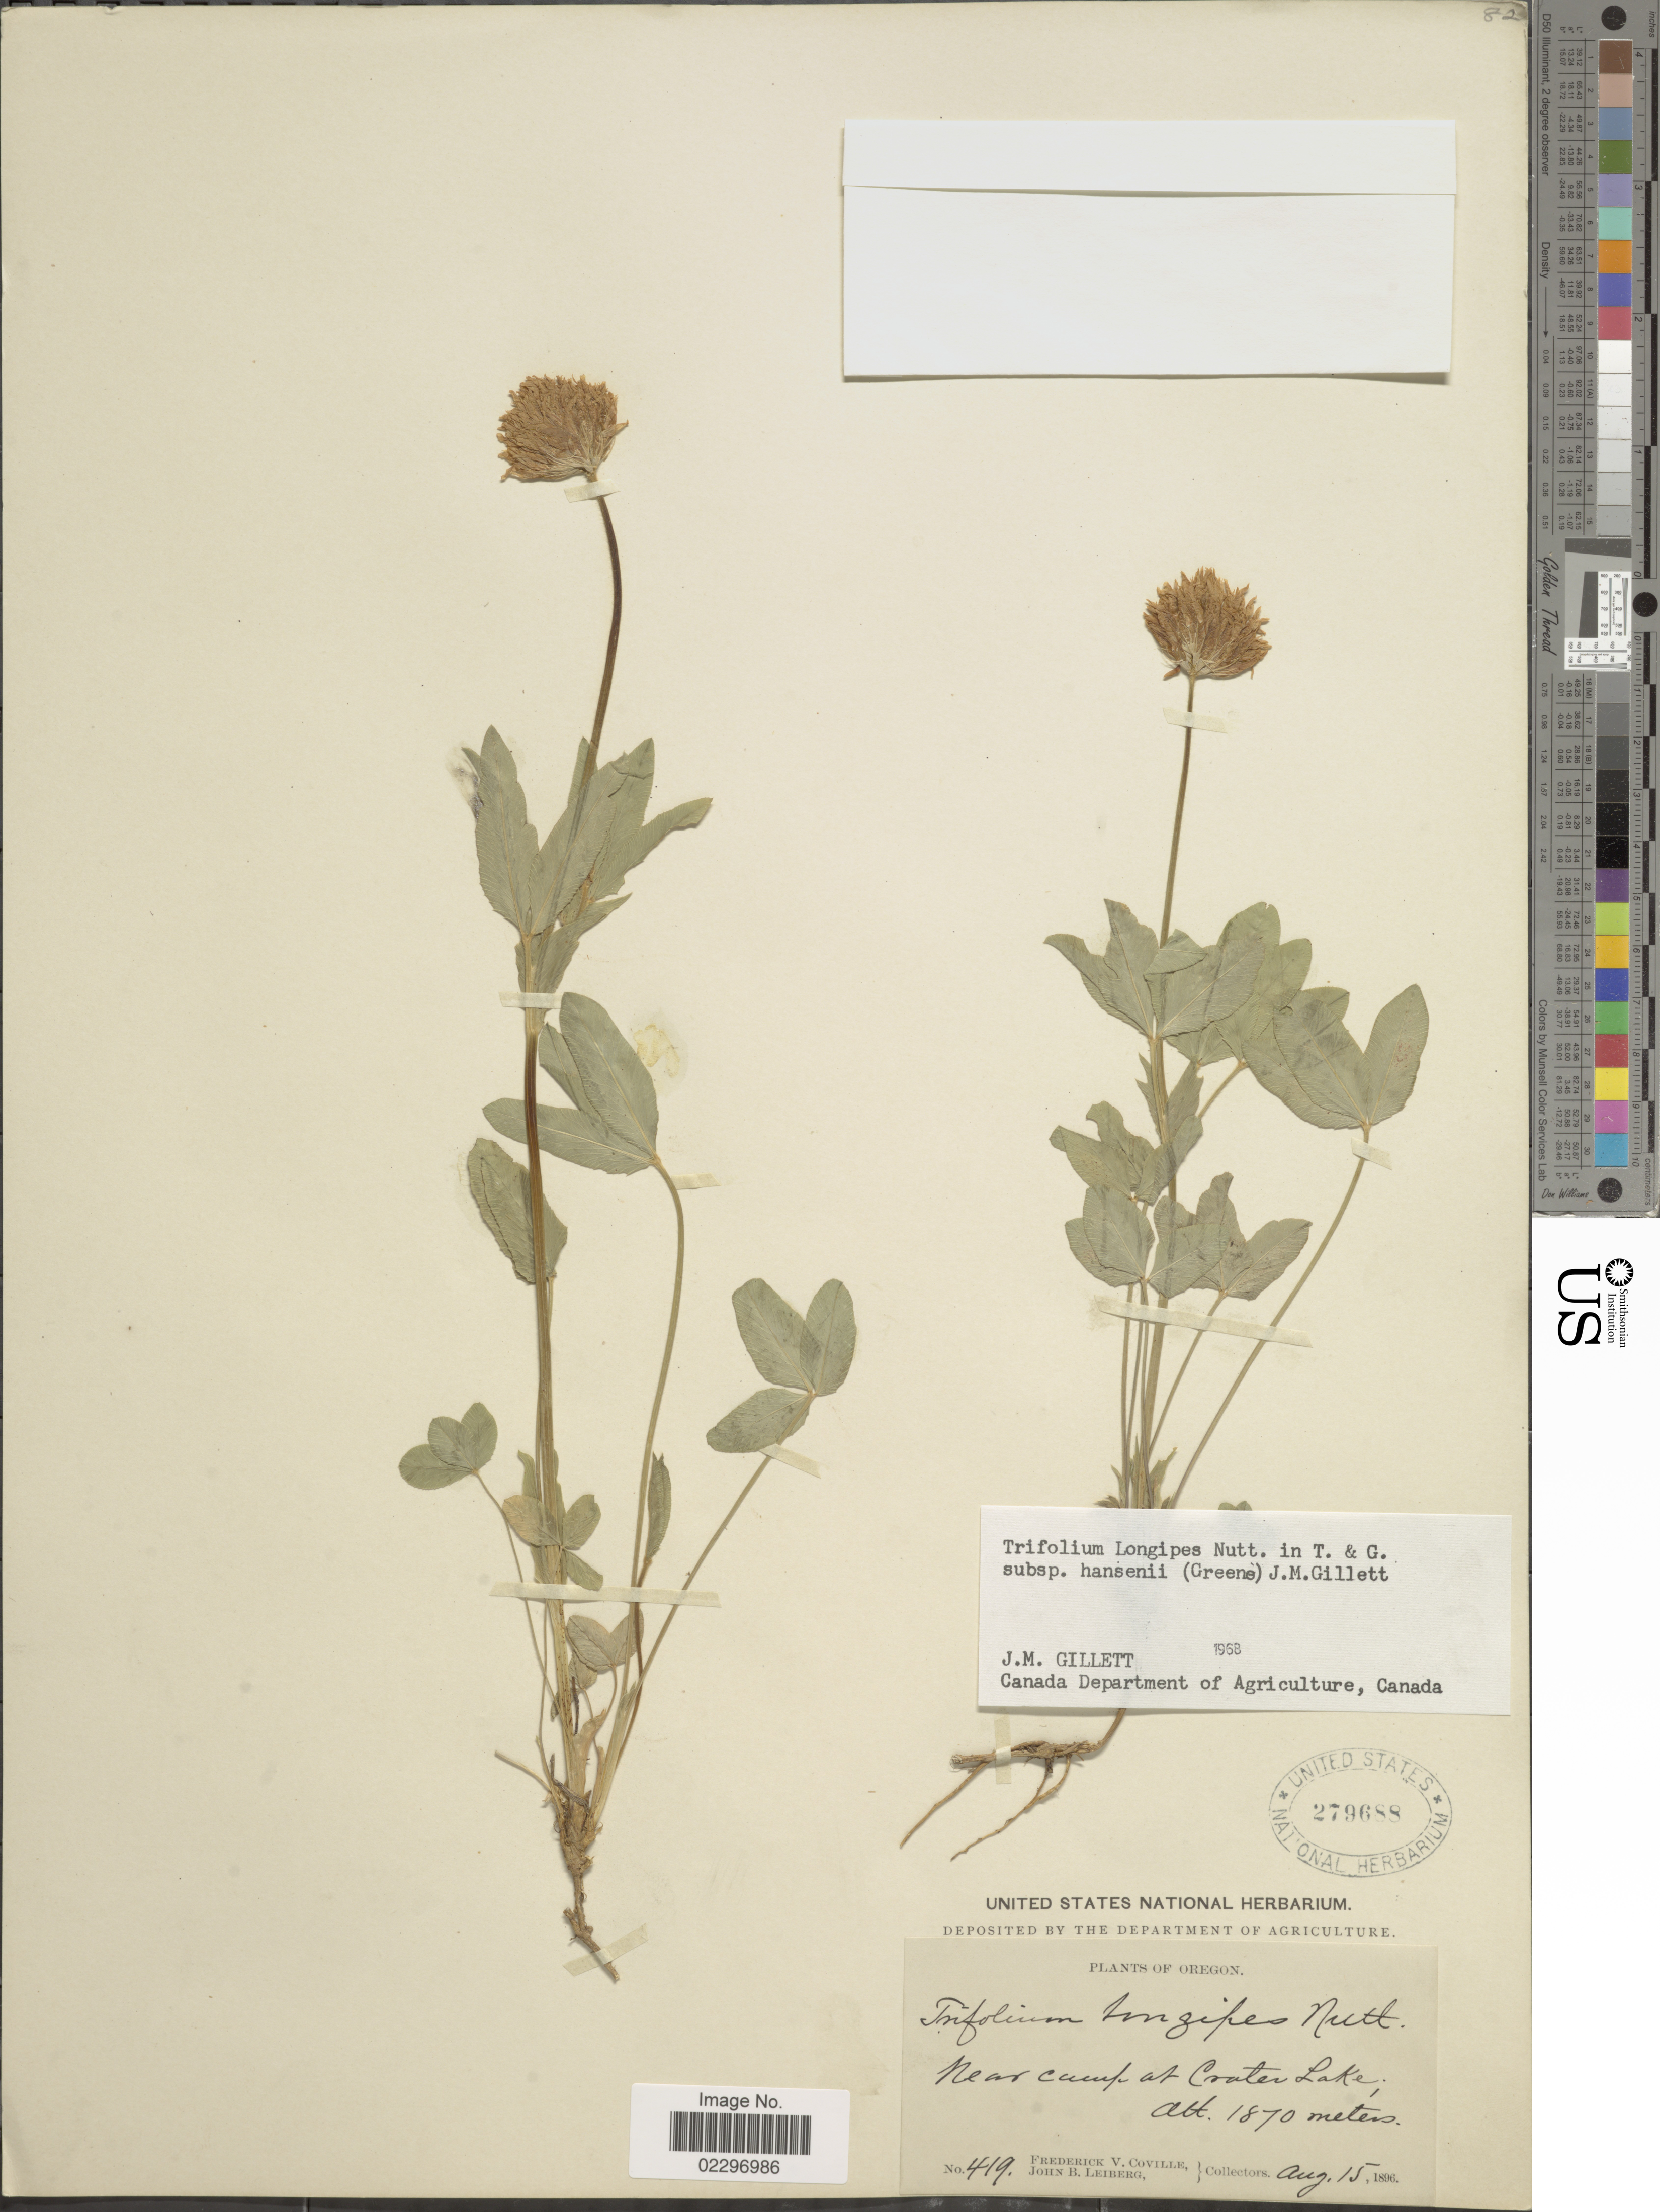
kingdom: Plantae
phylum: Tracheophyta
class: Magnoliopsida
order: Fabales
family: Fabaceae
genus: Trifolium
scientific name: Trifolium longipes subsp. hansenii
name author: (Greene) J.M. Gillett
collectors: F. V. Coville & J. B. Leiberg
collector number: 419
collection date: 1896-08-15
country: United States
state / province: Oregon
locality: Near camp at Crater Lake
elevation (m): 1870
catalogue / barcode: US 279688